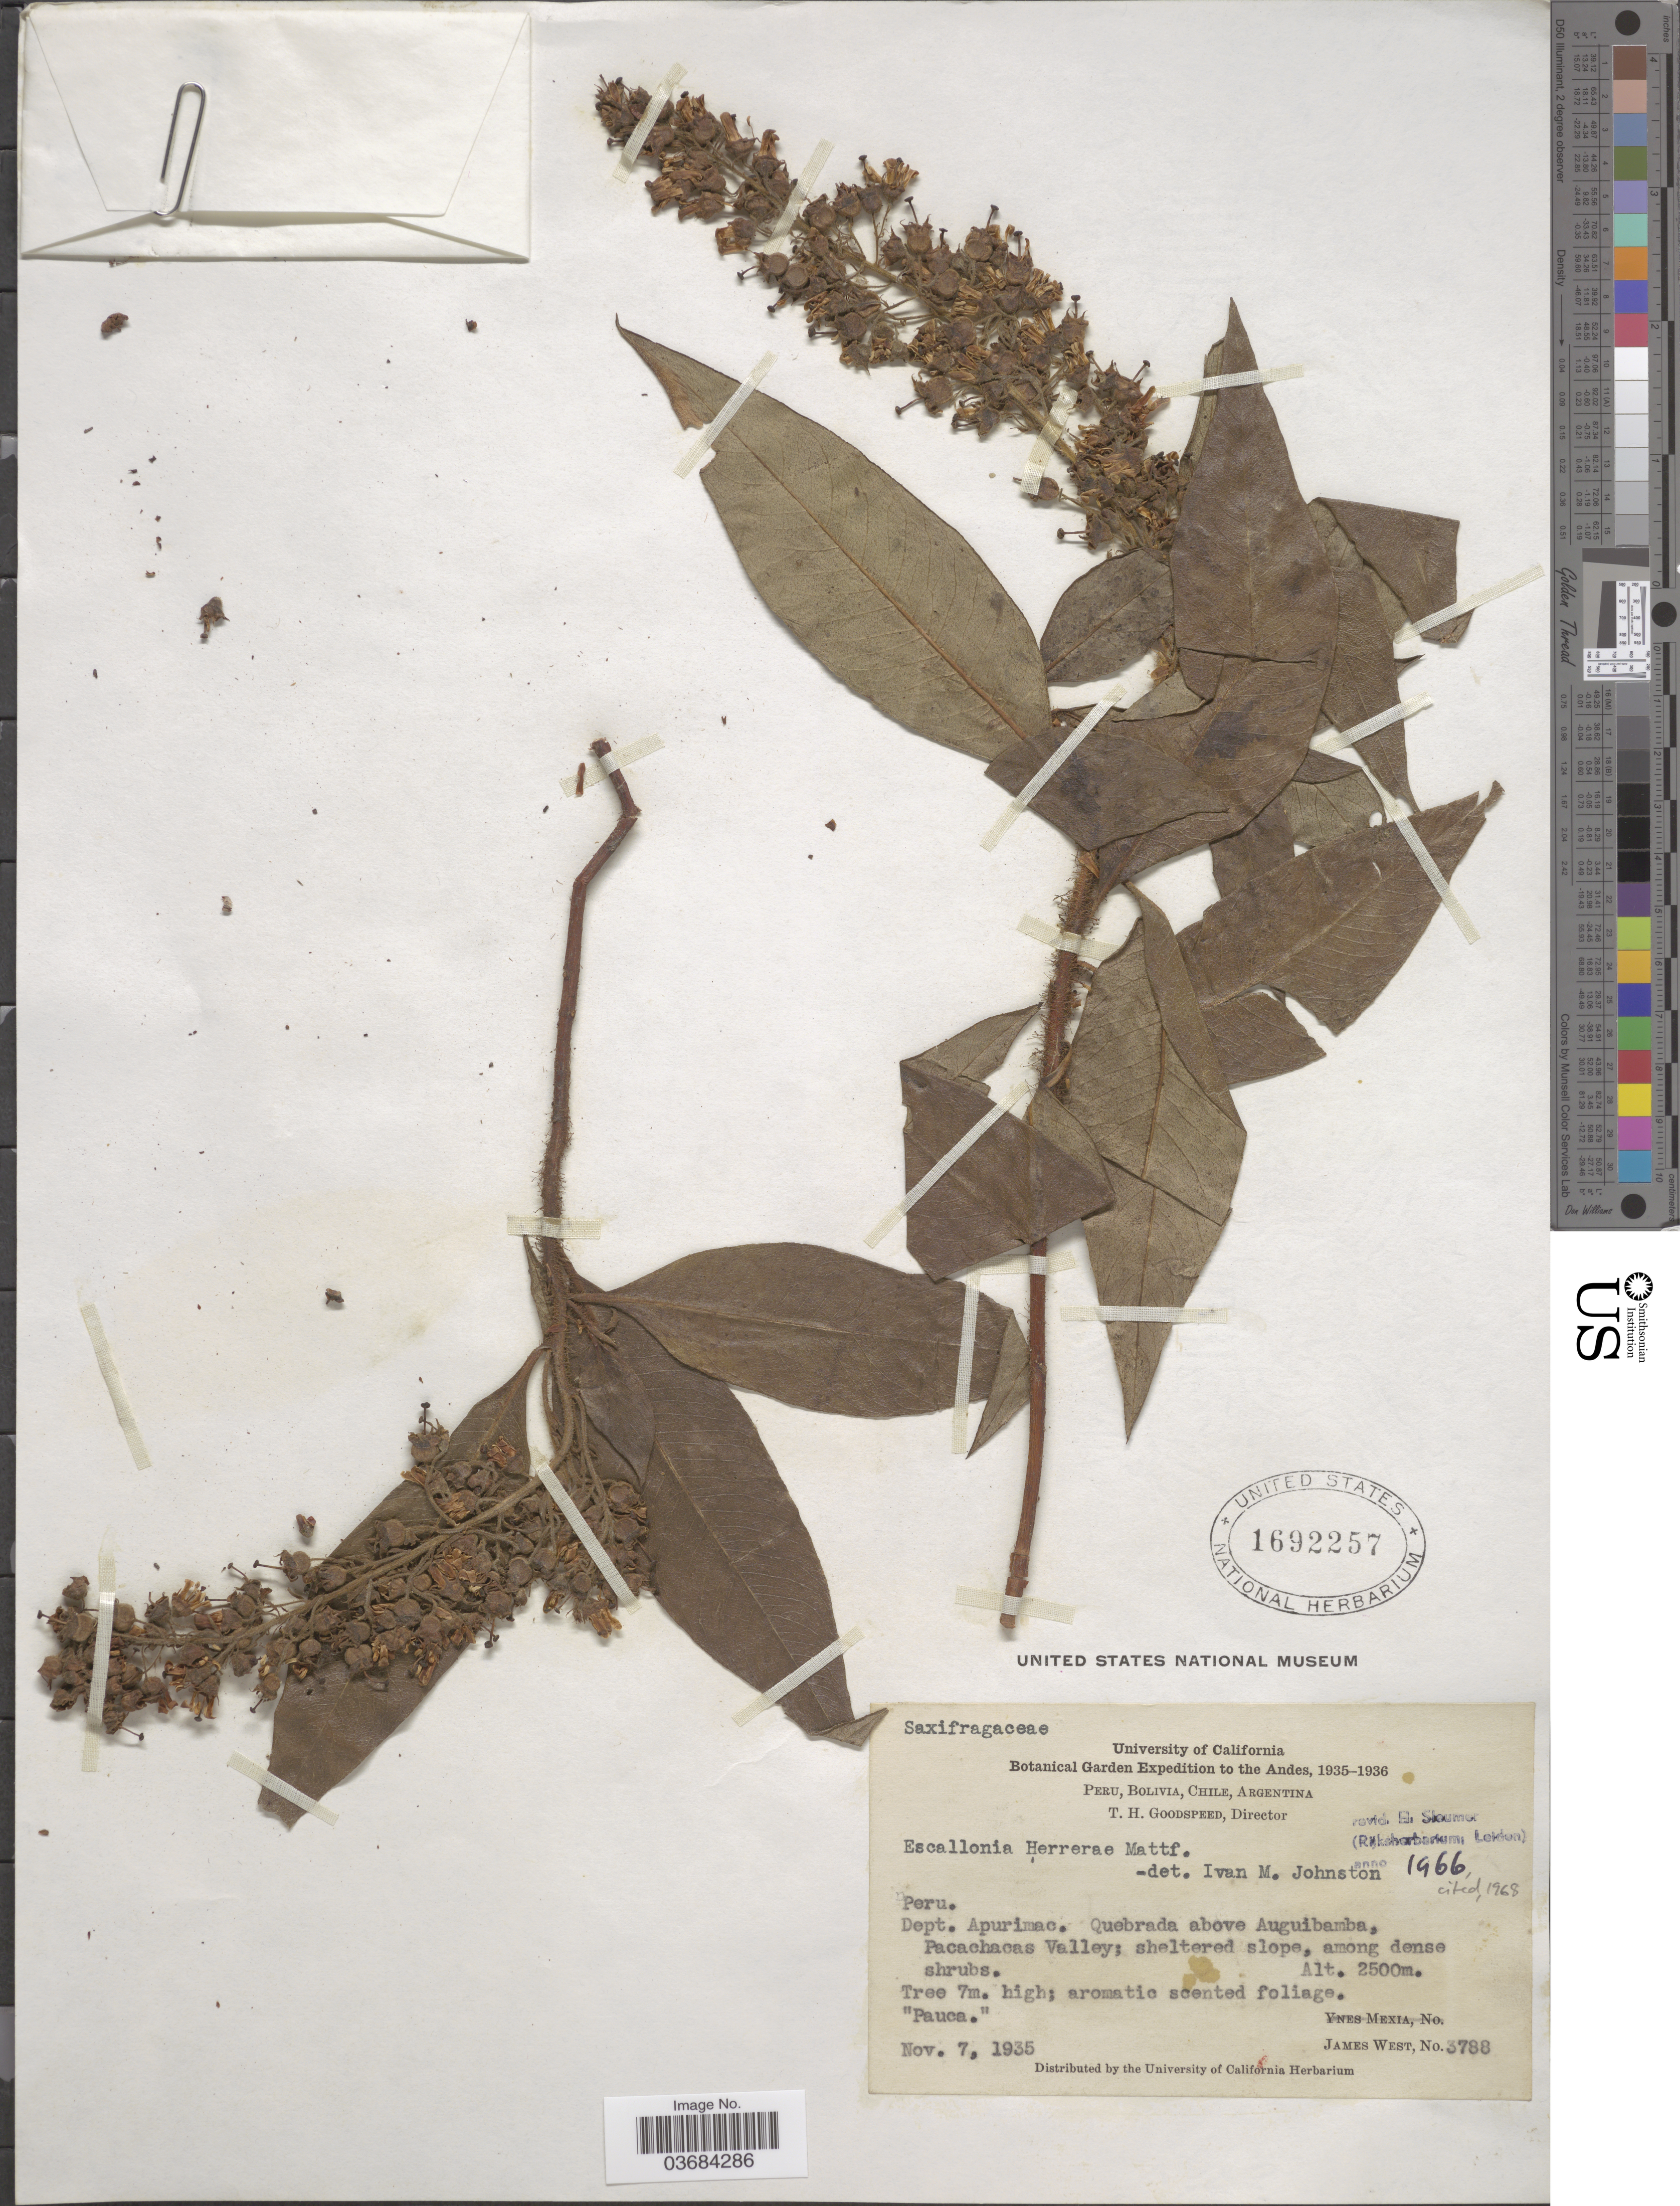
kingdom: Plantae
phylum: Tracheophyta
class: Magnoliopsida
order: Escalloniales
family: Escalloniaceae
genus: Escallonia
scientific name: Escallonia herrerae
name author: Mattf.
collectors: J. West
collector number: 3788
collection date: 1935-11-07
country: Peru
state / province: Apurímac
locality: Botanical Garden Expedition to the Andes, 1935-1936. Dept. Apurimac. Quebrada above Auguibamba, Pacachacas Valley; sheltered slope.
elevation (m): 2500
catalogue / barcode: US 1692257